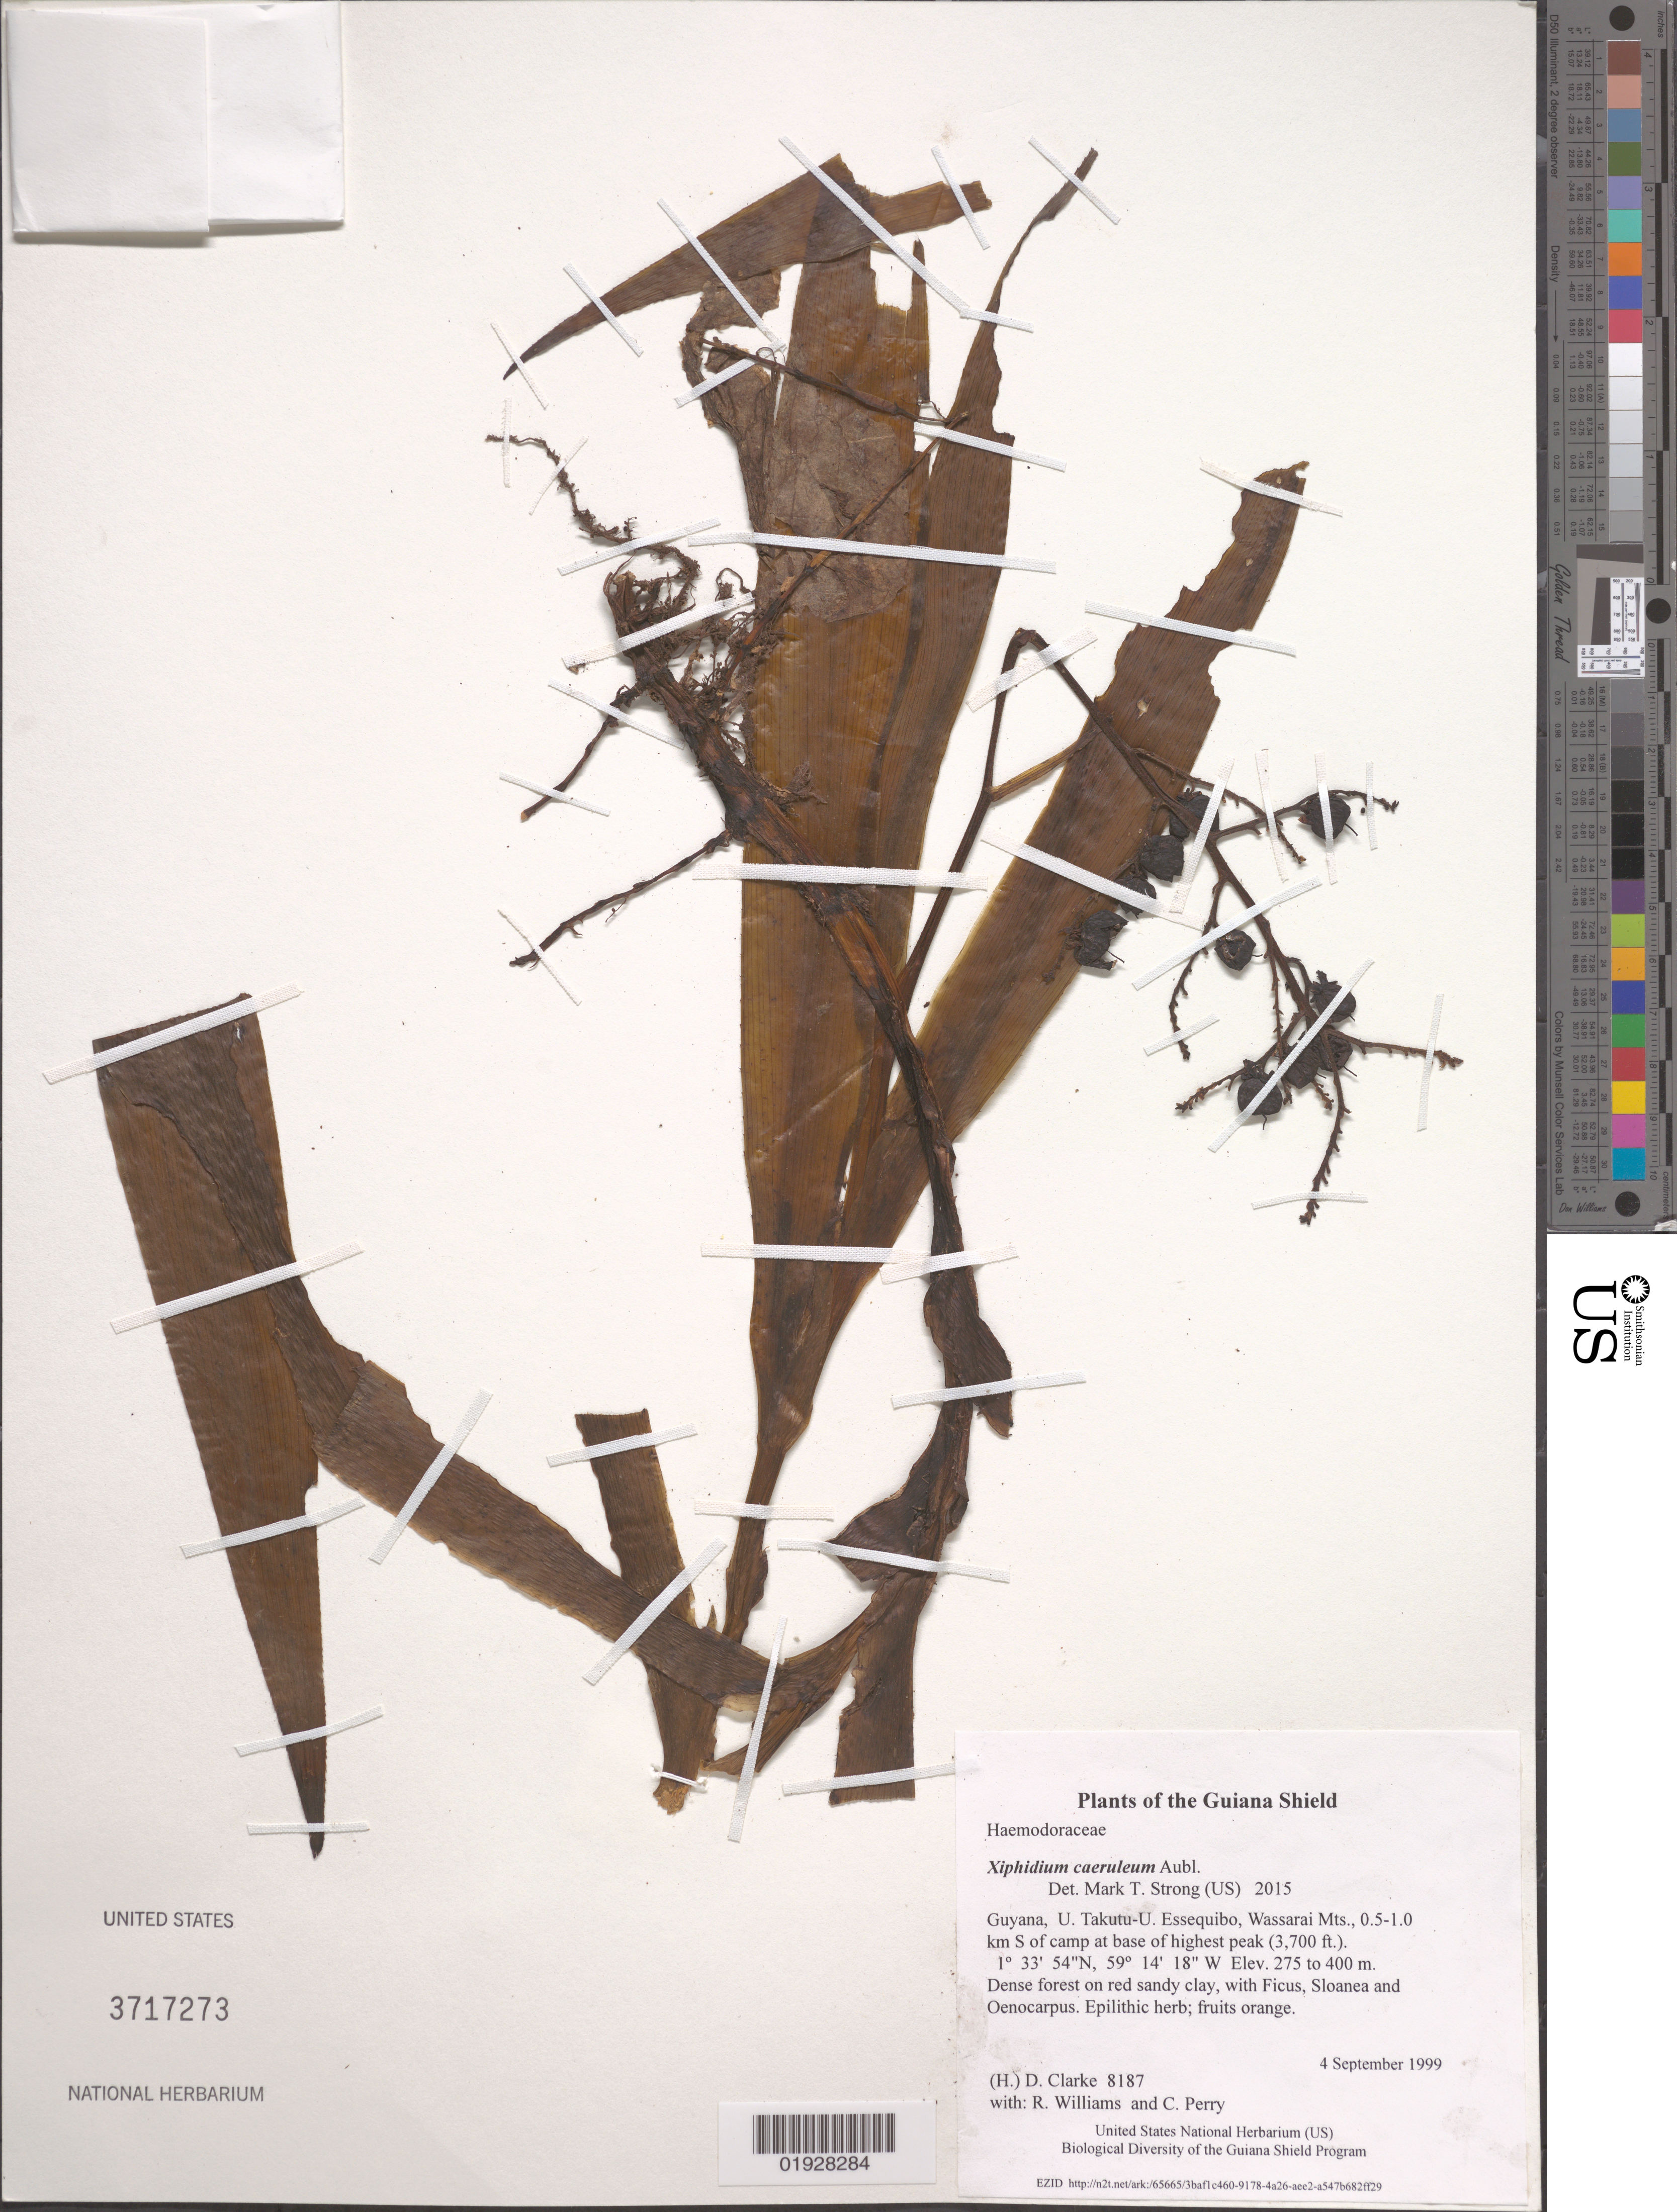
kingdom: Plantae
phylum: Tracheophyta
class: Liliopsida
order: Commelinales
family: Haemodoraceae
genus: Xiphidium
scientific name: Xiphidium caeruleum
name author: Aubl.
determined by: Strong, M. T., (US), Smithsonian Institution - National Museum of Natural History (UNITED STATES)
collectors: H. D. Clarke, R. Williams & C. Perry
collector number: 8187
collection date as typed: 4 September 1999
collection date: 1999-09-04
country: Guyana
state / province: U. Takutu-U. Essequibo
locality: Wassarai Mts., 0.5-1.0 km S of camp at base of highest peak (3,700 ft.)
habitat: Dense forest on red sandy clay, with Ficus, Sloanea and Oenocarpus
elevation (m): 275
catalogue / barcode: US 3717273